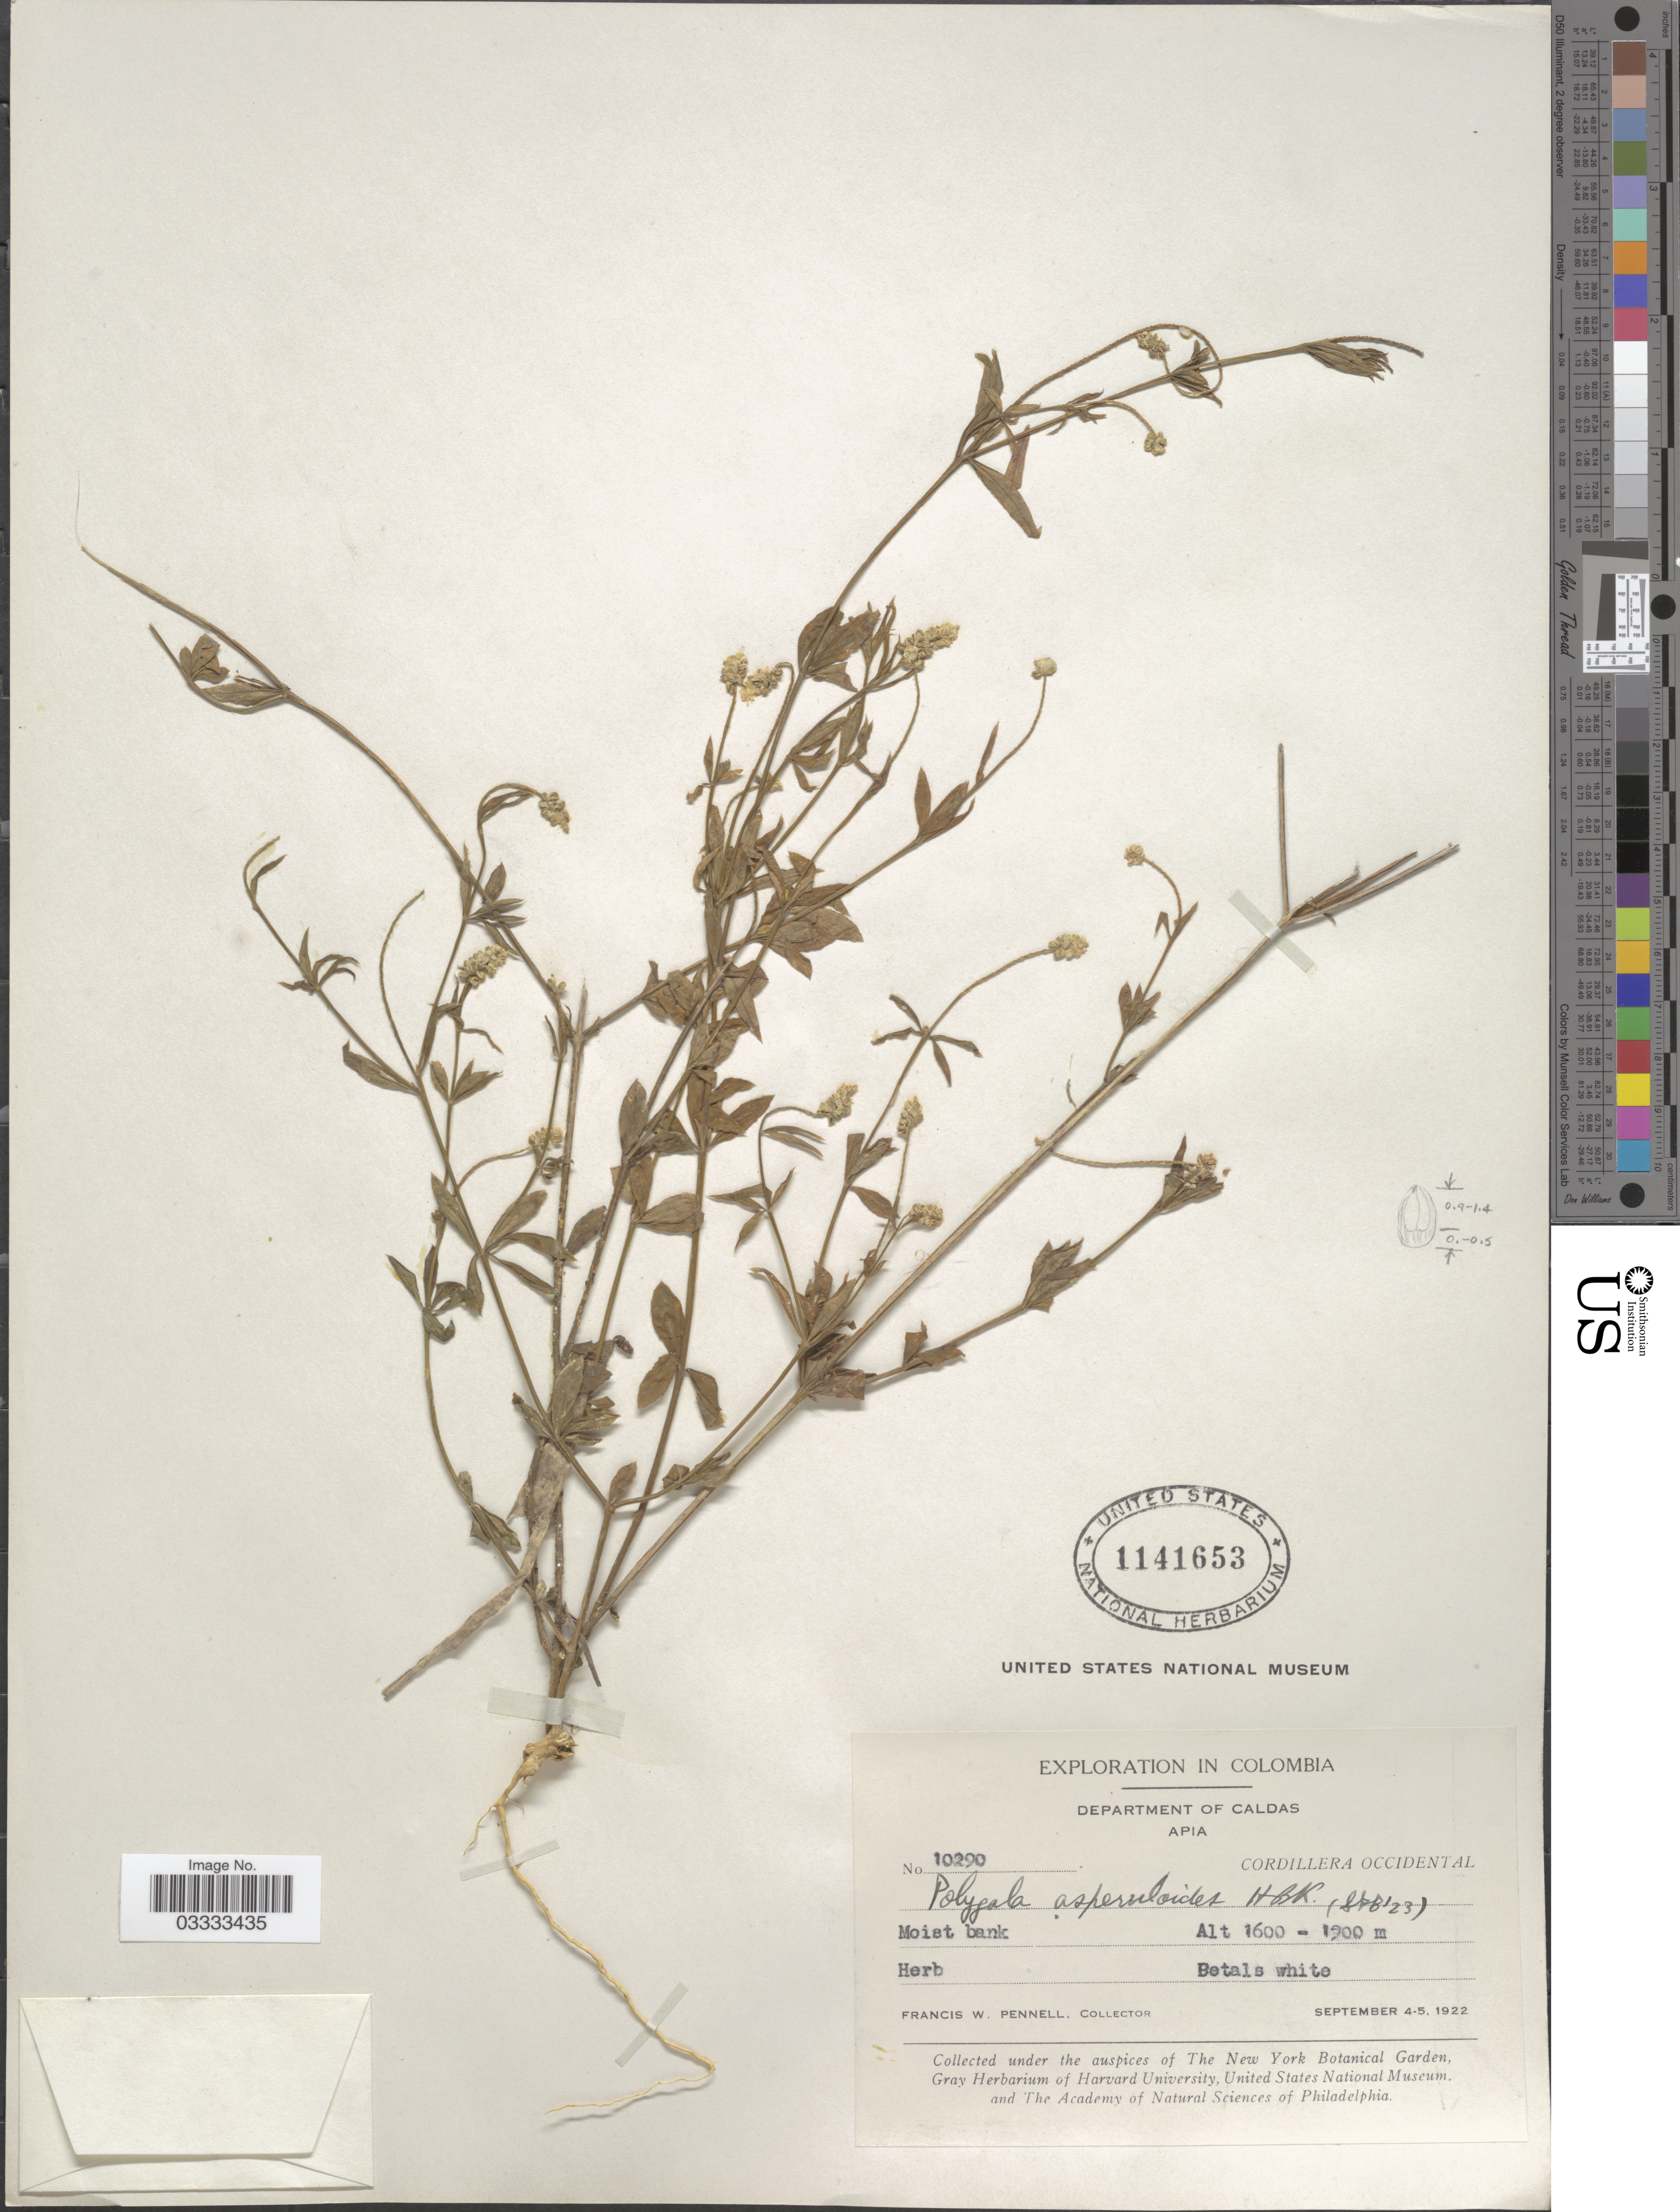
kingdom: Plantae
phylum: Tracheophyta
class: Magnoliopsida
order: Fabales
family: Polygalaceae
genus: Polygala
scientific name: Polygala asperuloides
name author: Kunth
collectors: F. W. Pennell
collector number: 10290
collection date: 1922-09-04/1922-09-05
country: Colombia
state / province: Caldas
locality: Department of Caldas. Apia. Cordillera Occidental.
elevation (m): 1600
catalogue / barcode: US 1141653